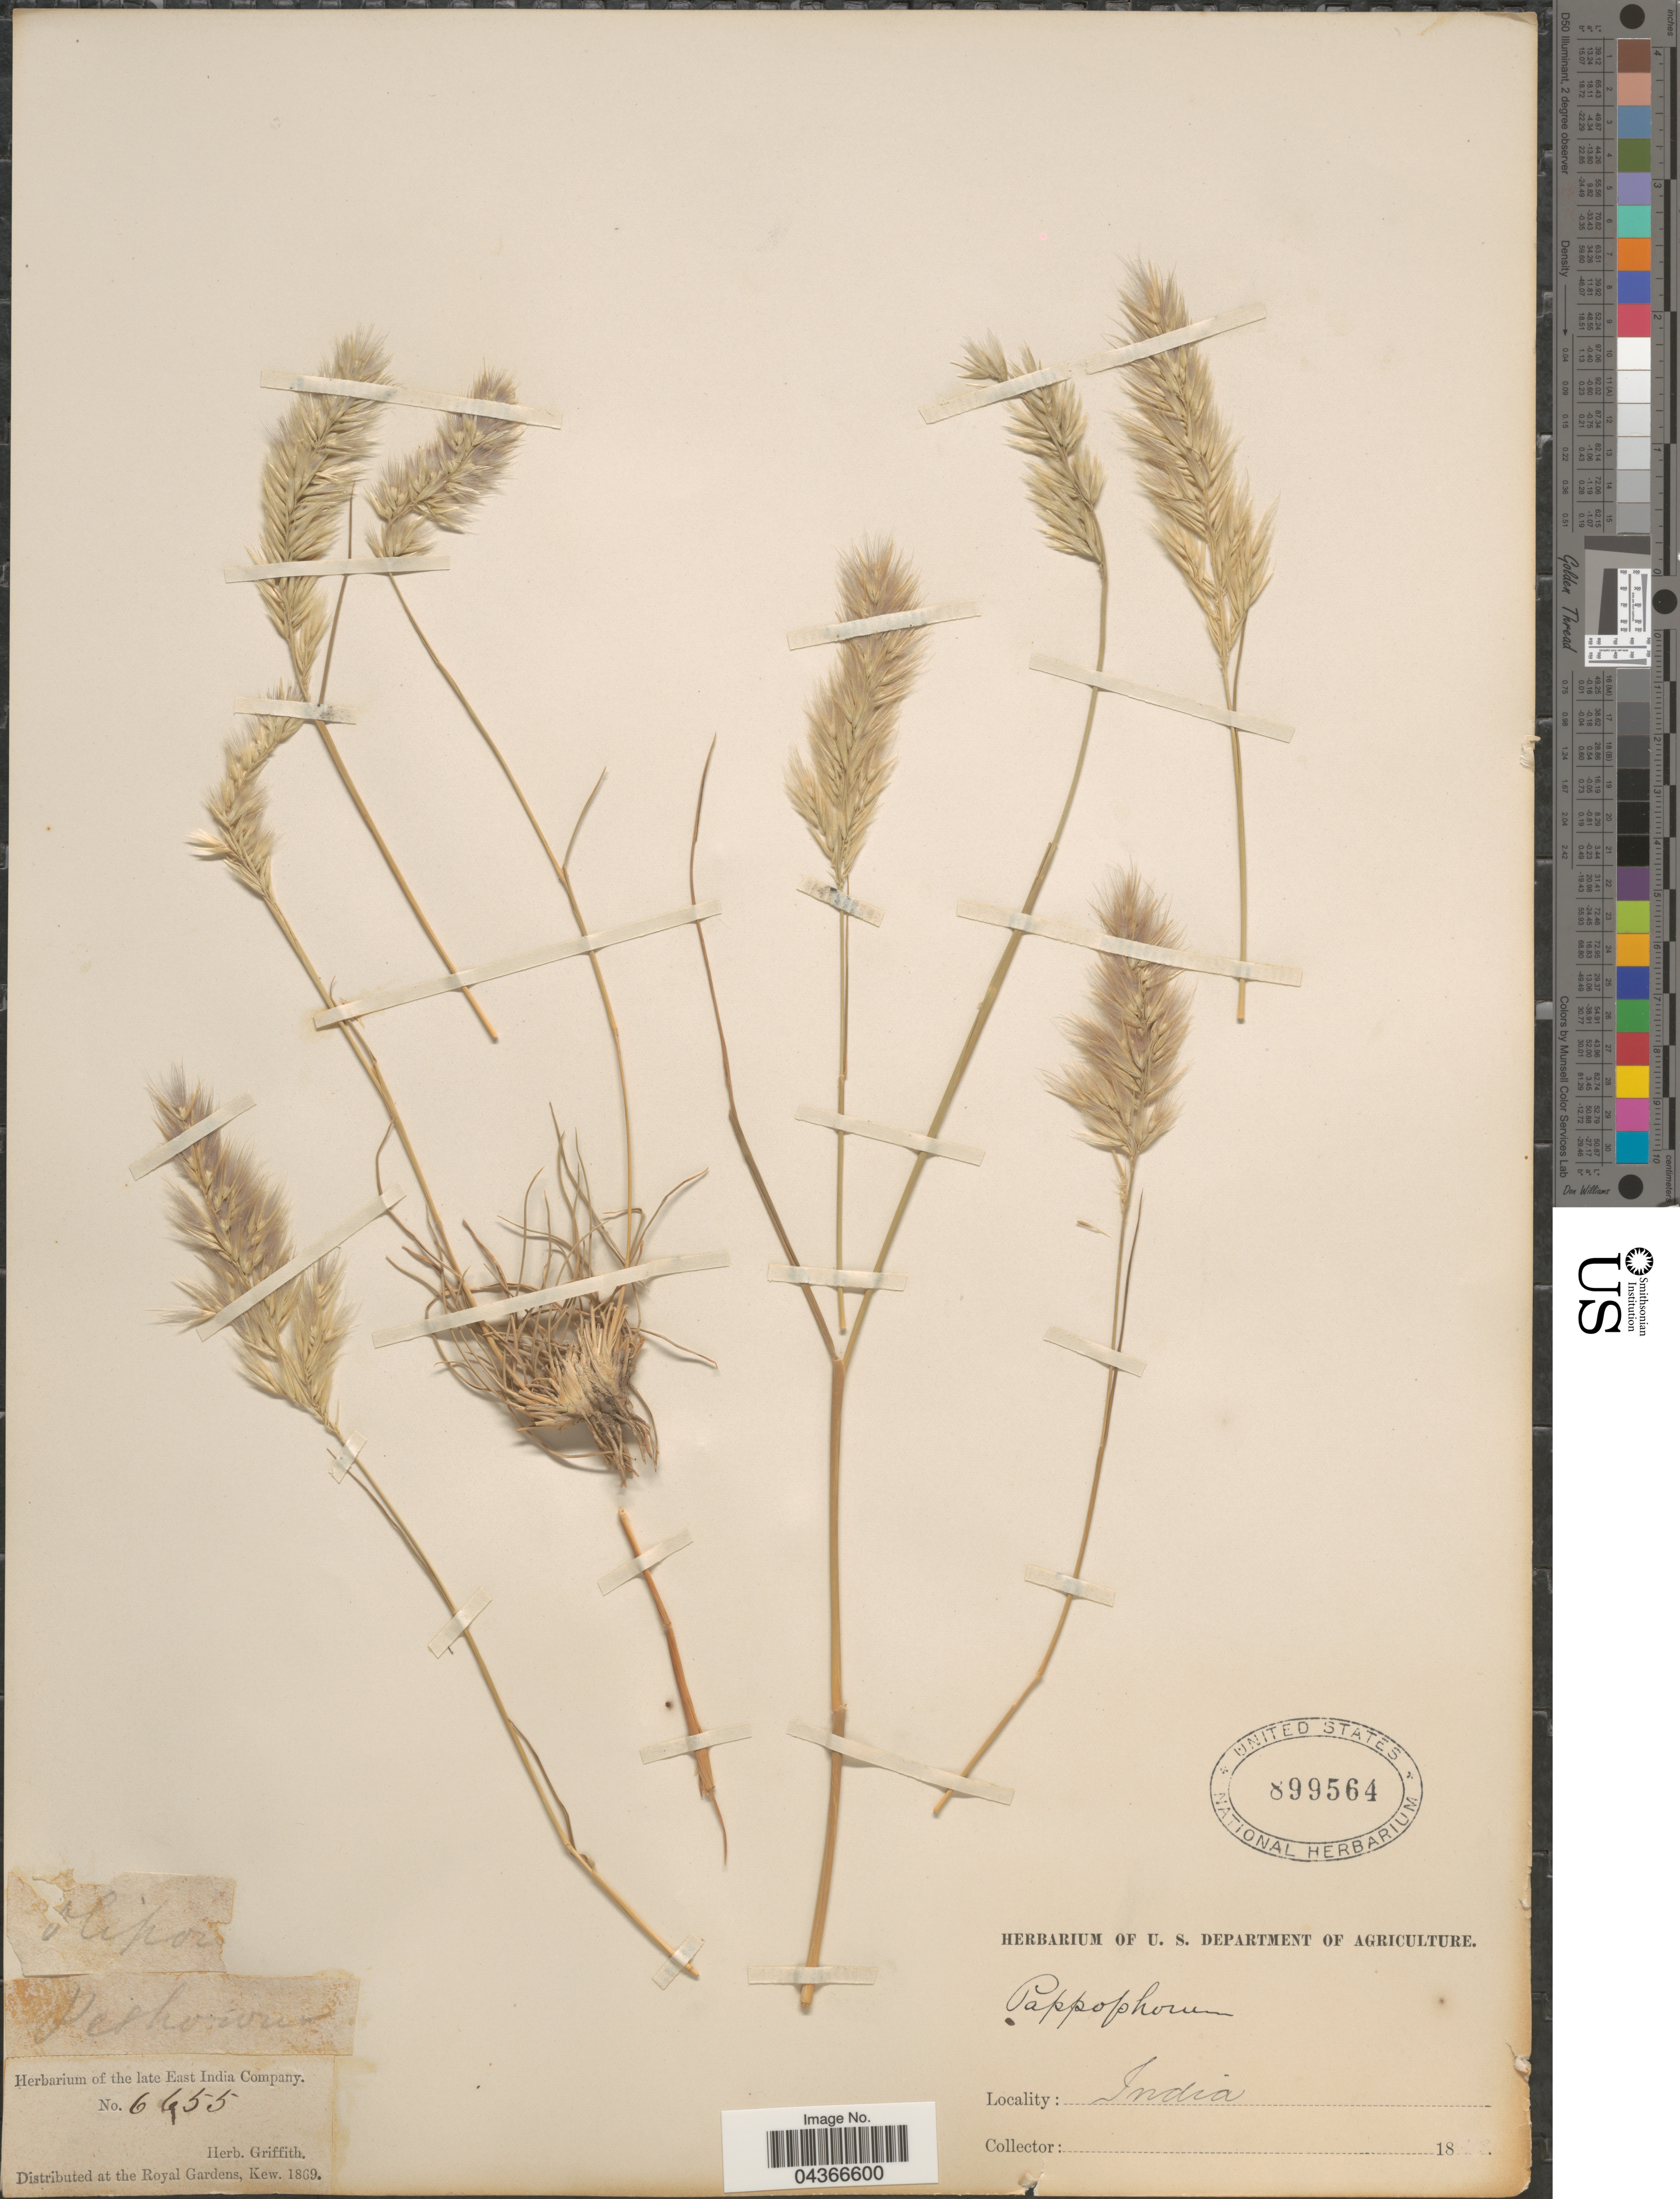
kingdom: Plantae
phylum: Tracheophyta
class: Liliopsida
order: Poales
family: Poaceae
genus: Enneapogon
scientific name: Enneapogon sp.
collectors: ex herb. Griffith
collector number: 6655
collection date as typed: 18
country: India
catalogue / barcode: US 899564